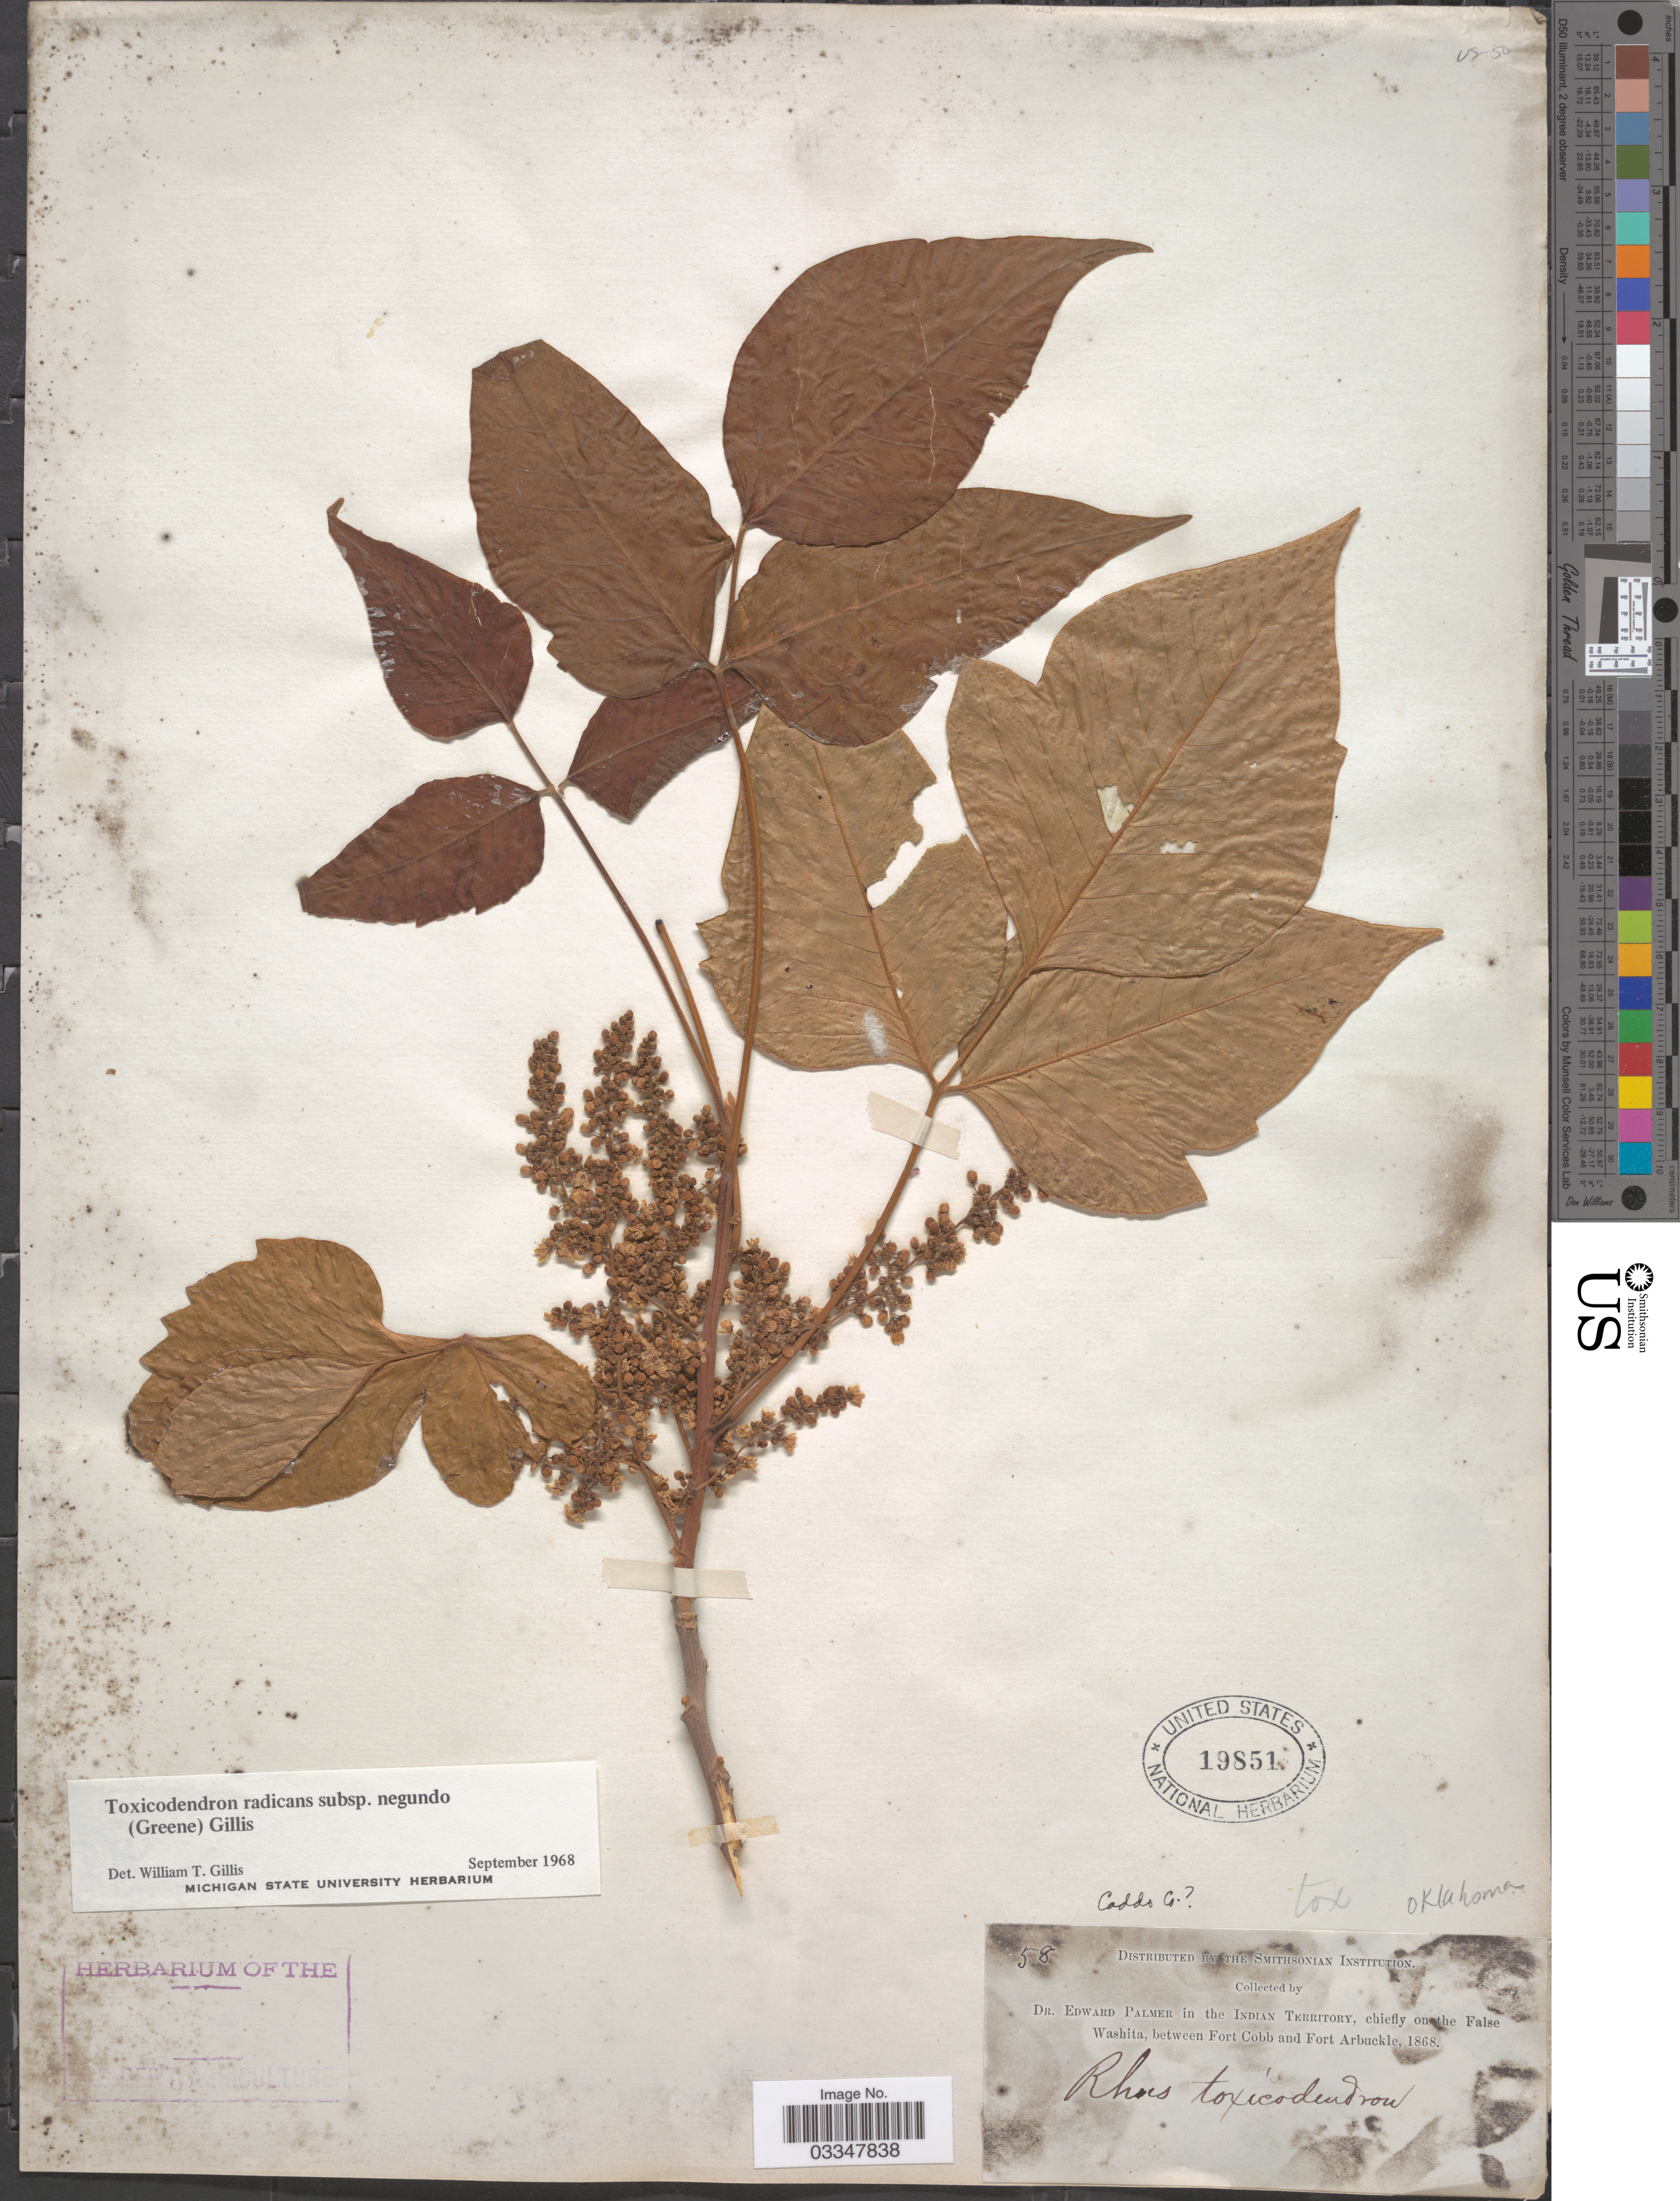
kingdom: Plantae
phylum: Tracheophyta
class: Magnoliopsida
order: Sapindales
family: Anacardiaceae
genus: Toxicodendron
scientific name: Toxicodendron radicans subsp. negundo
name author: (Greene) Gillis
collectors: E. Palmer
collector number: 58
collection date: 1868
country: United States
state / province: Oklahoma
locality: Caddo Co. [unsure placement] In the Indian Territory, chiefly on the False Washita, between Fort Cobb and Fort Arbuckle.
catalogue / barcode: US 19851